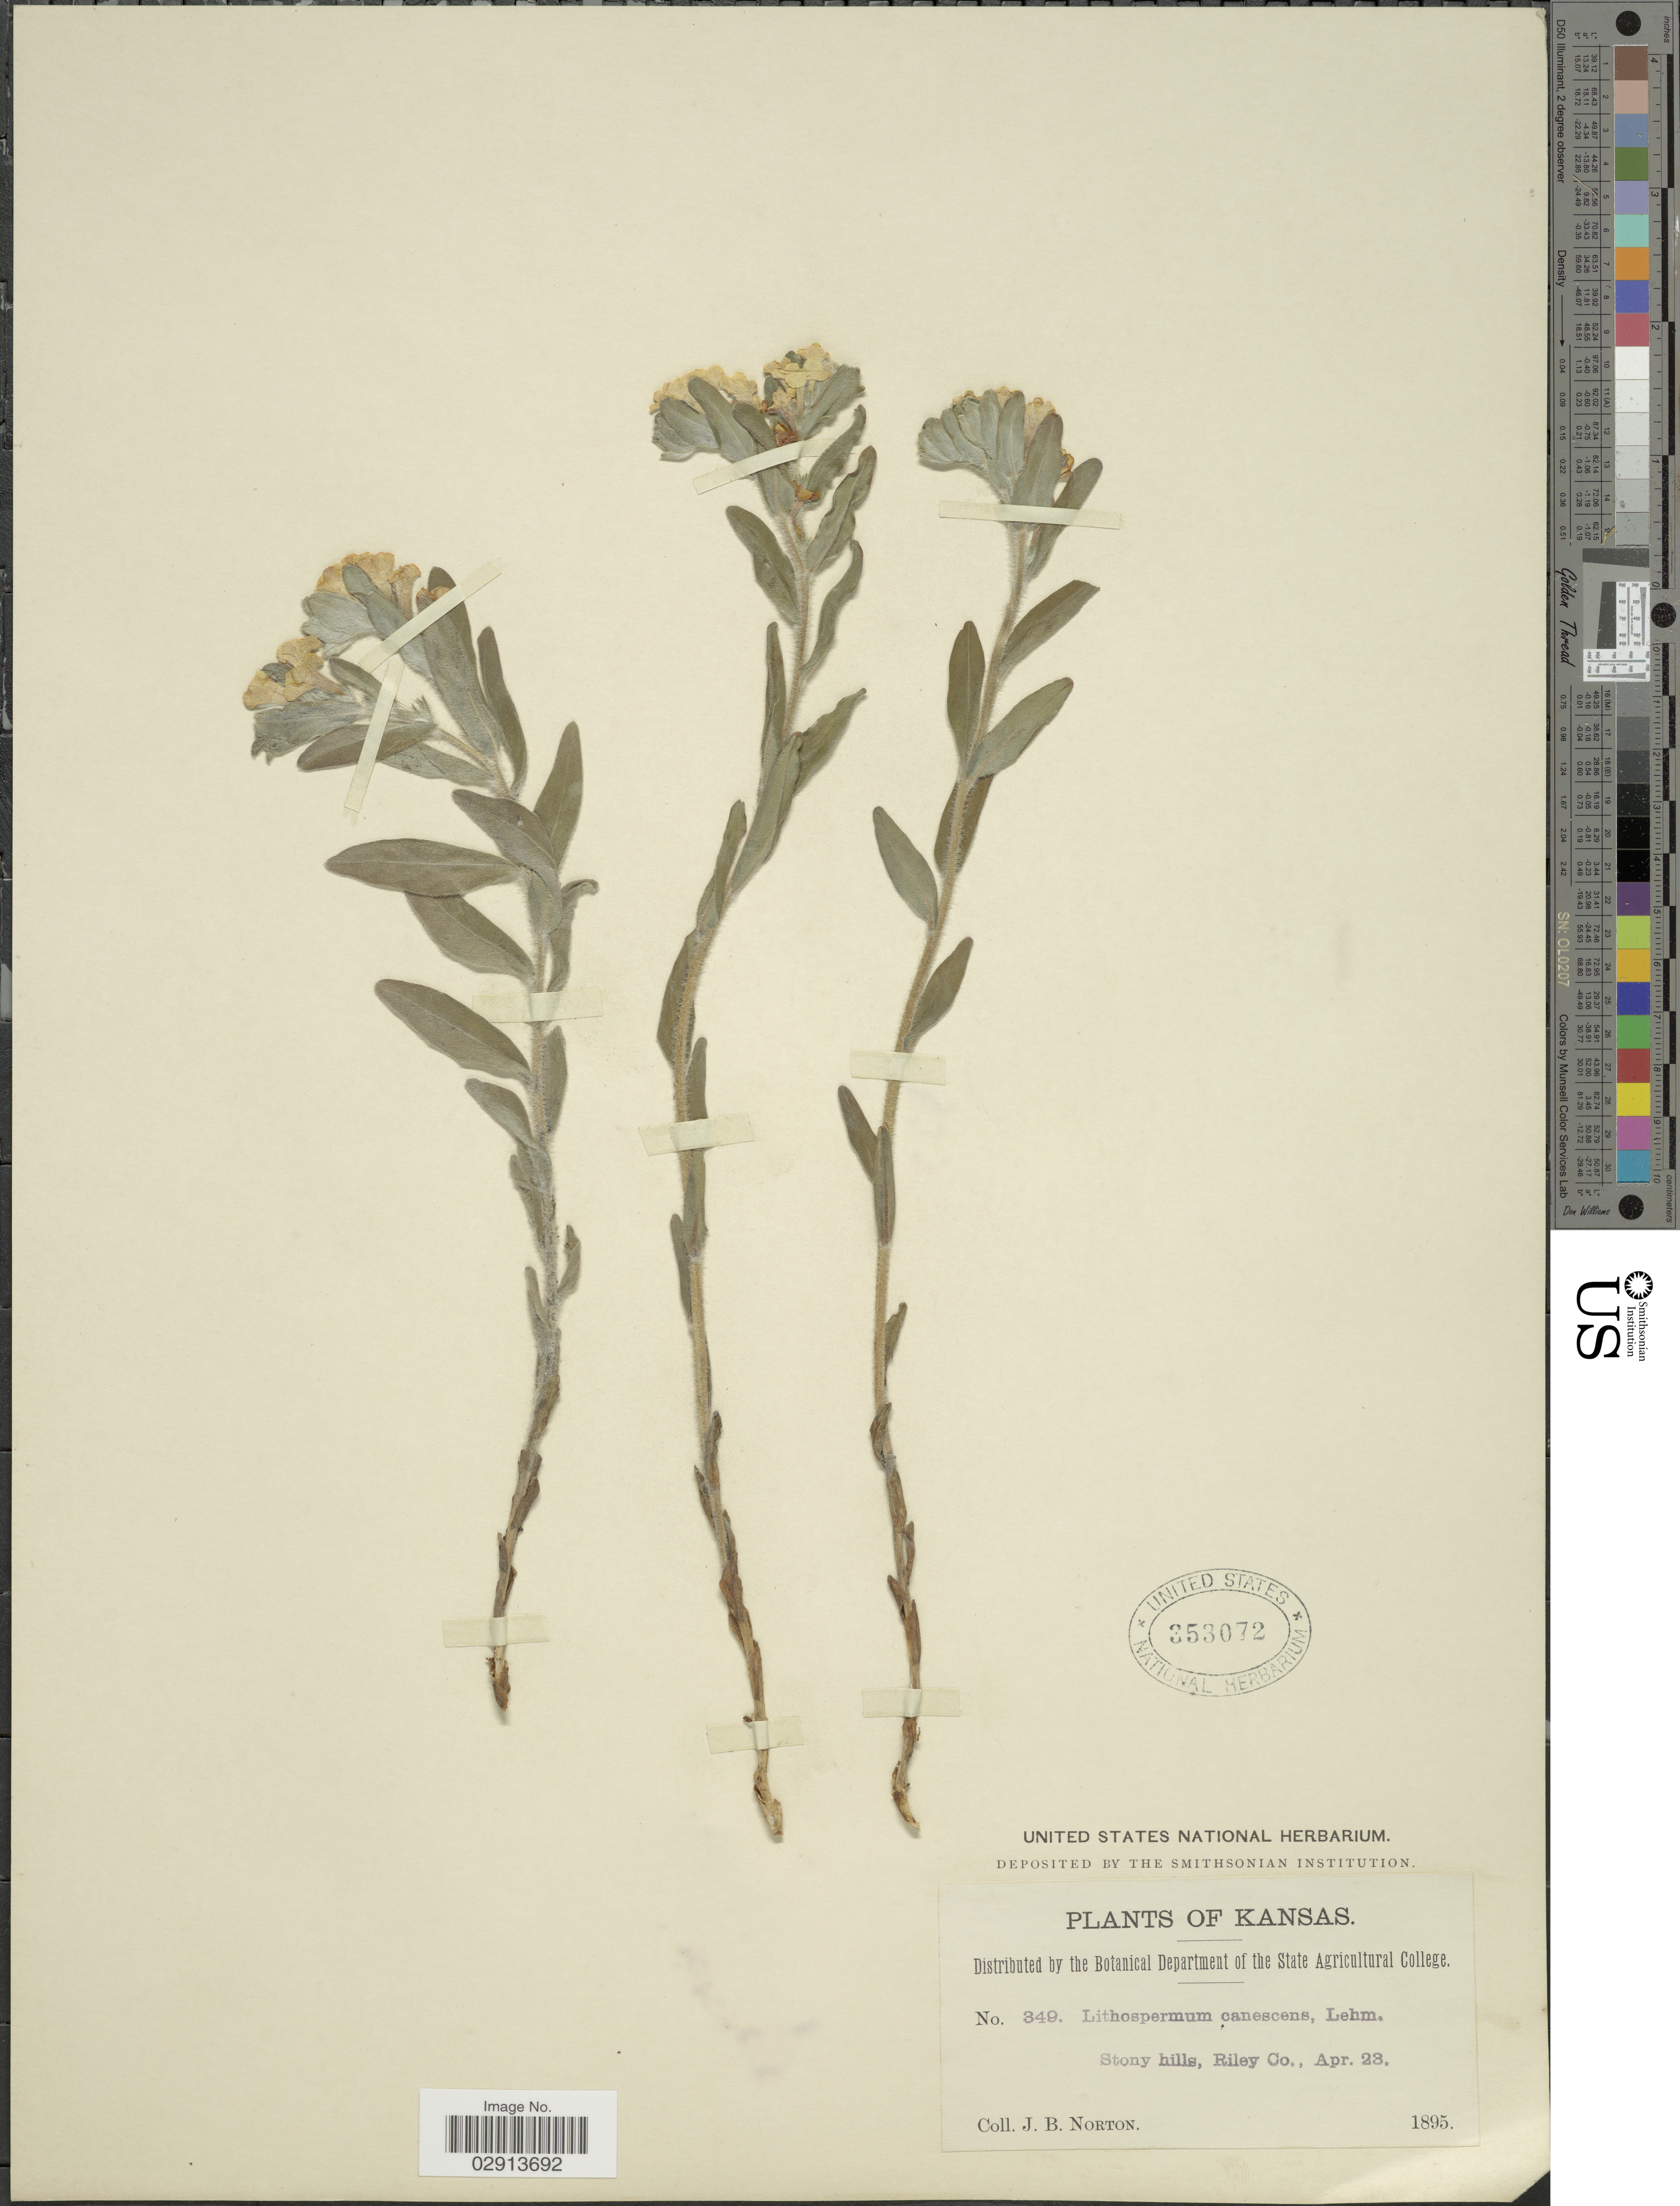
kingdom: Plantae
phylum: Tracheophyta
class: Magnoliopsida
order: Boraginales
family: Boraginaceae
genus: Lithospermum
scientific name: Lithospermum canescens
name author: (Michx.) Lehm.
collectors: J. B. Norton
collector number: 349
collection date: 1895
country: United States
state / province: Kansas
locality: Stony hills, Riley Co.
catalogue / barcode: US 353072